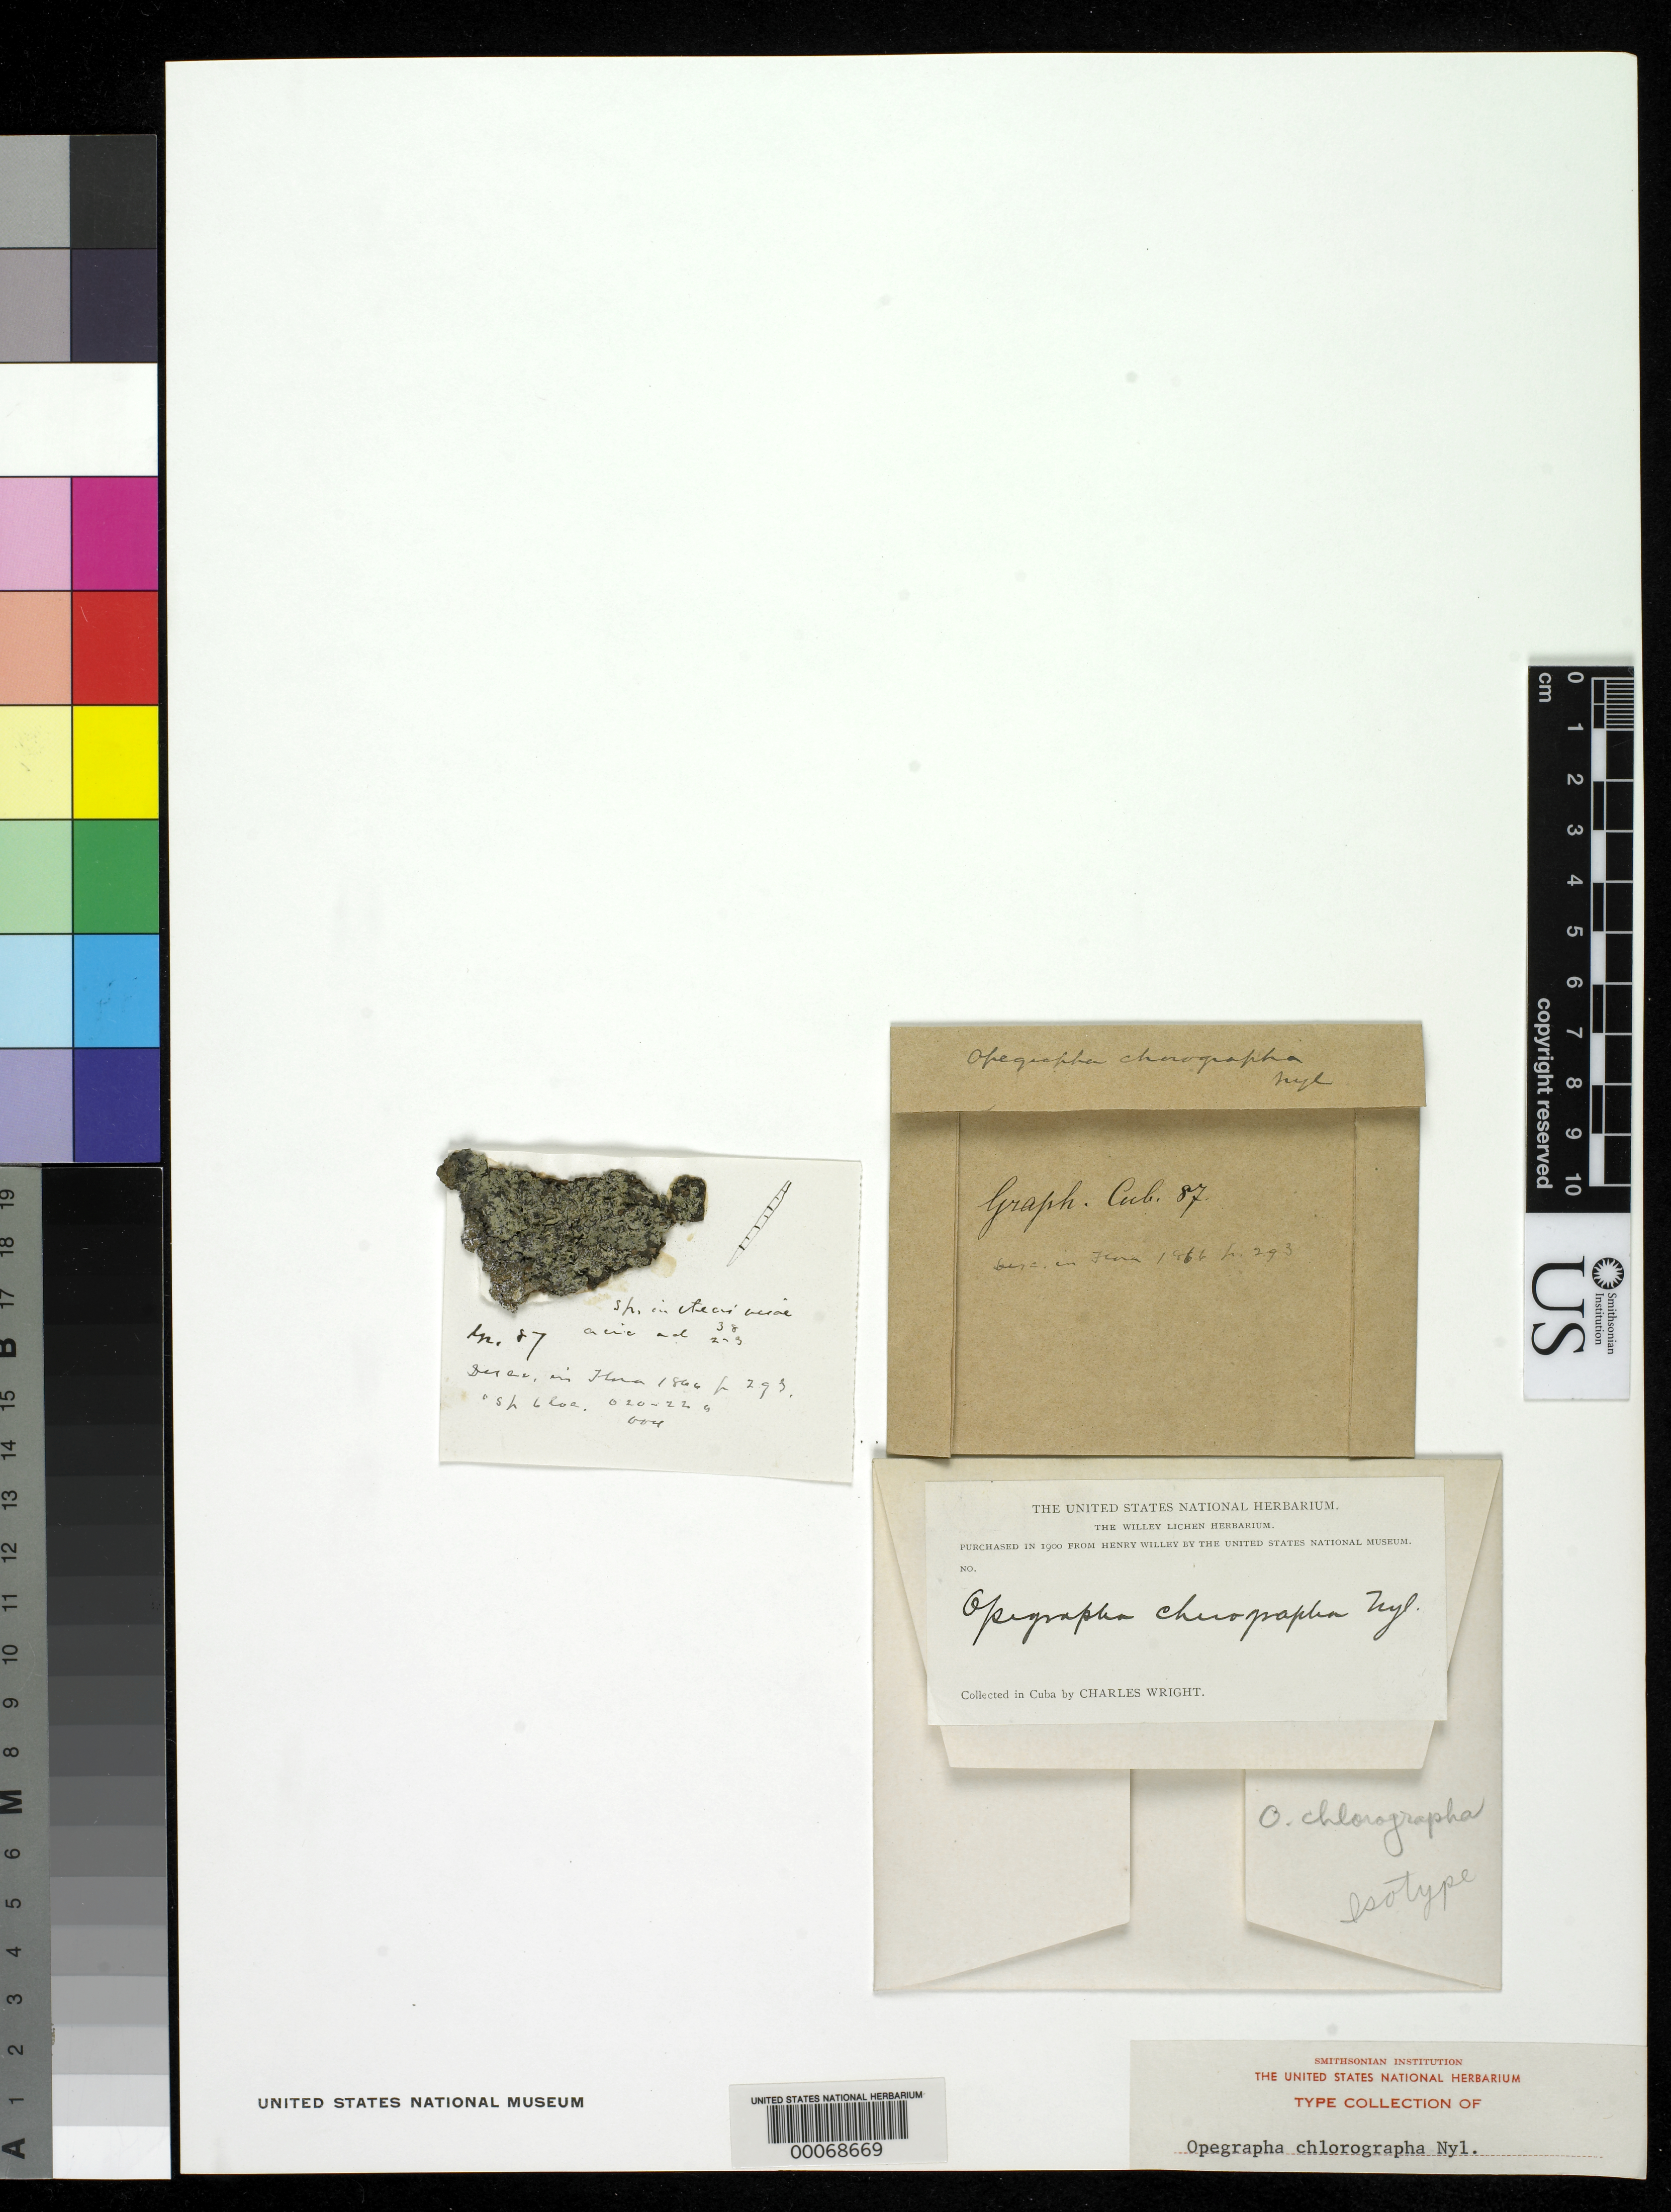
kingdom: Fungi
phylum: Ascomycota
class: Arthoniomycetes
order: Arthoniales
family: Opegraphaceae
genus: Opegrapha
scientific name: Opegrapha chlorographa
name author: Nyl.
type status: Isotype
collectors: C. Wright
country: Cuba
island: Greater Antilles